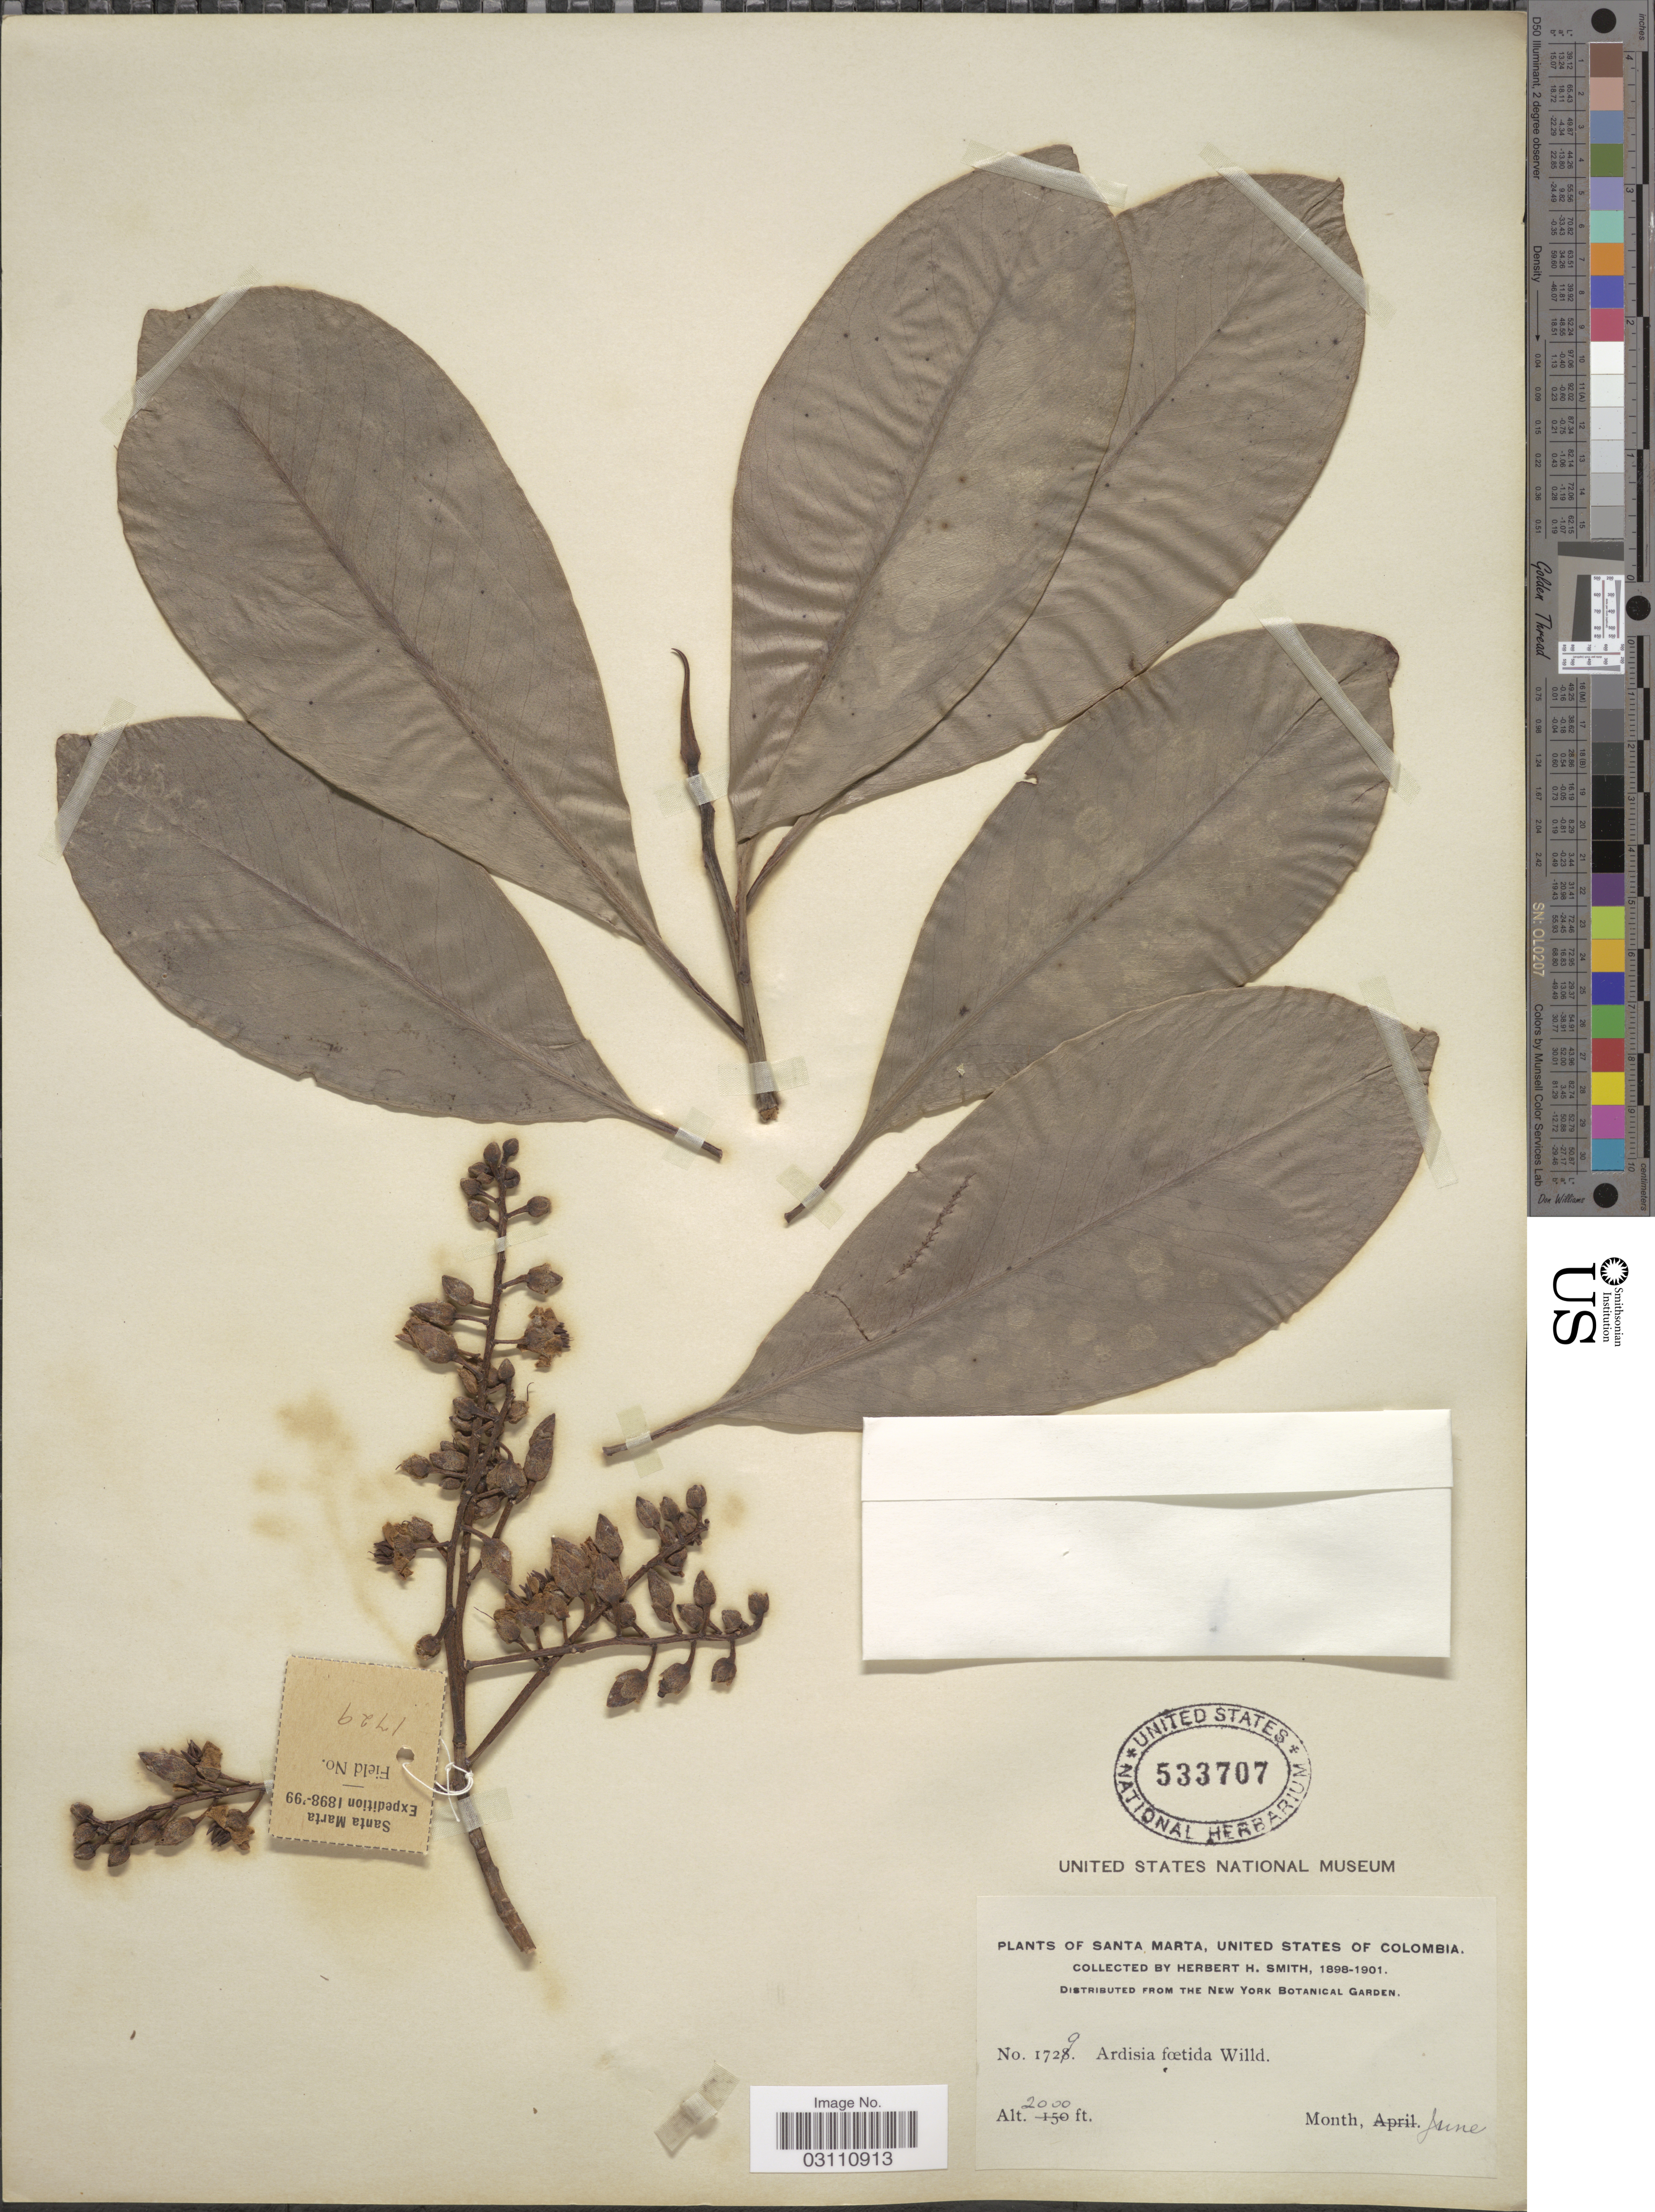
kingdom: Plantae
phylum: Tracheophyta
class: Magnoliopsida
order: Ericales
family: Primulaceae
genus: Ardisia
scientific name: Ardisia foetida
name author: Willd. ex Roem. & Schult.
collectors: Herbert H. Smith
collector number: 1729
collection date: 1898-06/1901-06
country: Colombia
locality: Santa Marta, United States of Colombia.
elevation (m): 610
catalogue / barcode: US 533707